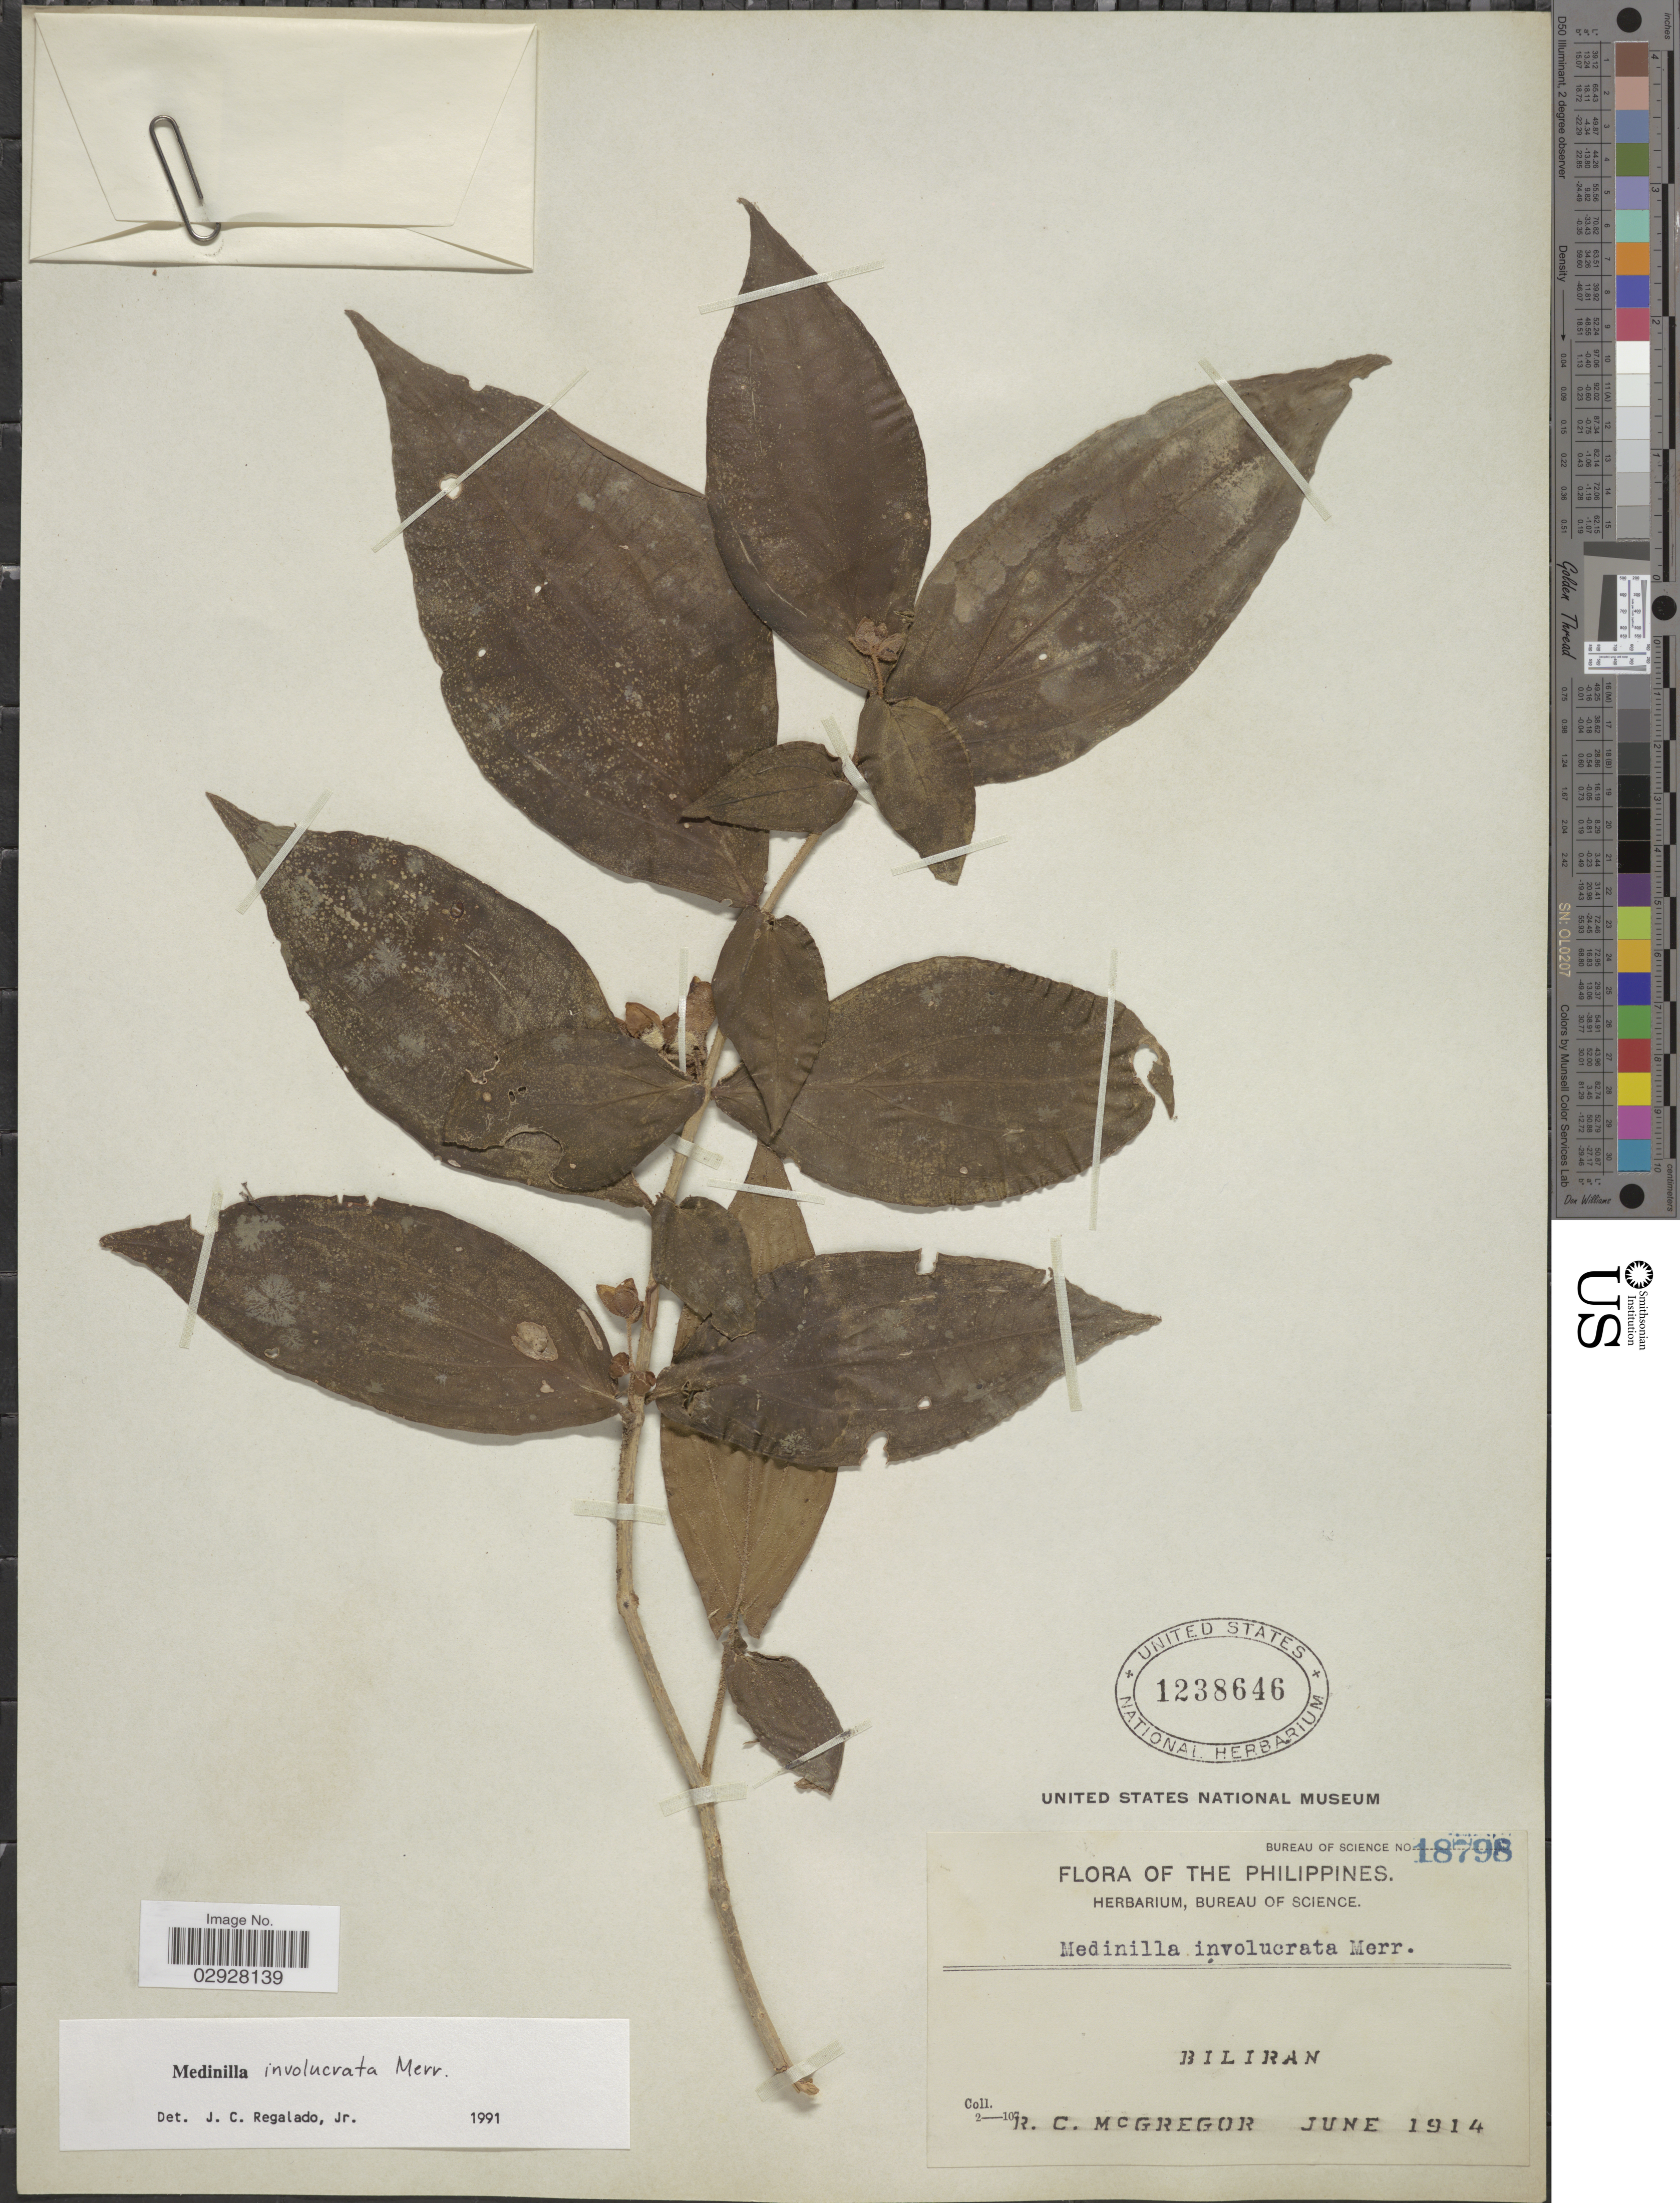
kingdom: Plantae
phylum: Tracheophyta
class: Magnoliopsida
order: Myrtales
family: Melastomataceae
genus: Medinilla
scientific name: Medinilla involucrata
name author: Merr.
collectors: R. C. McGregor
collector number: Bureau of Science 18798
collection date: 1914-06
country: Philippines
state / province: Eastern Visayas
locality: Biliran.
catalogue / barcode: US 1238646